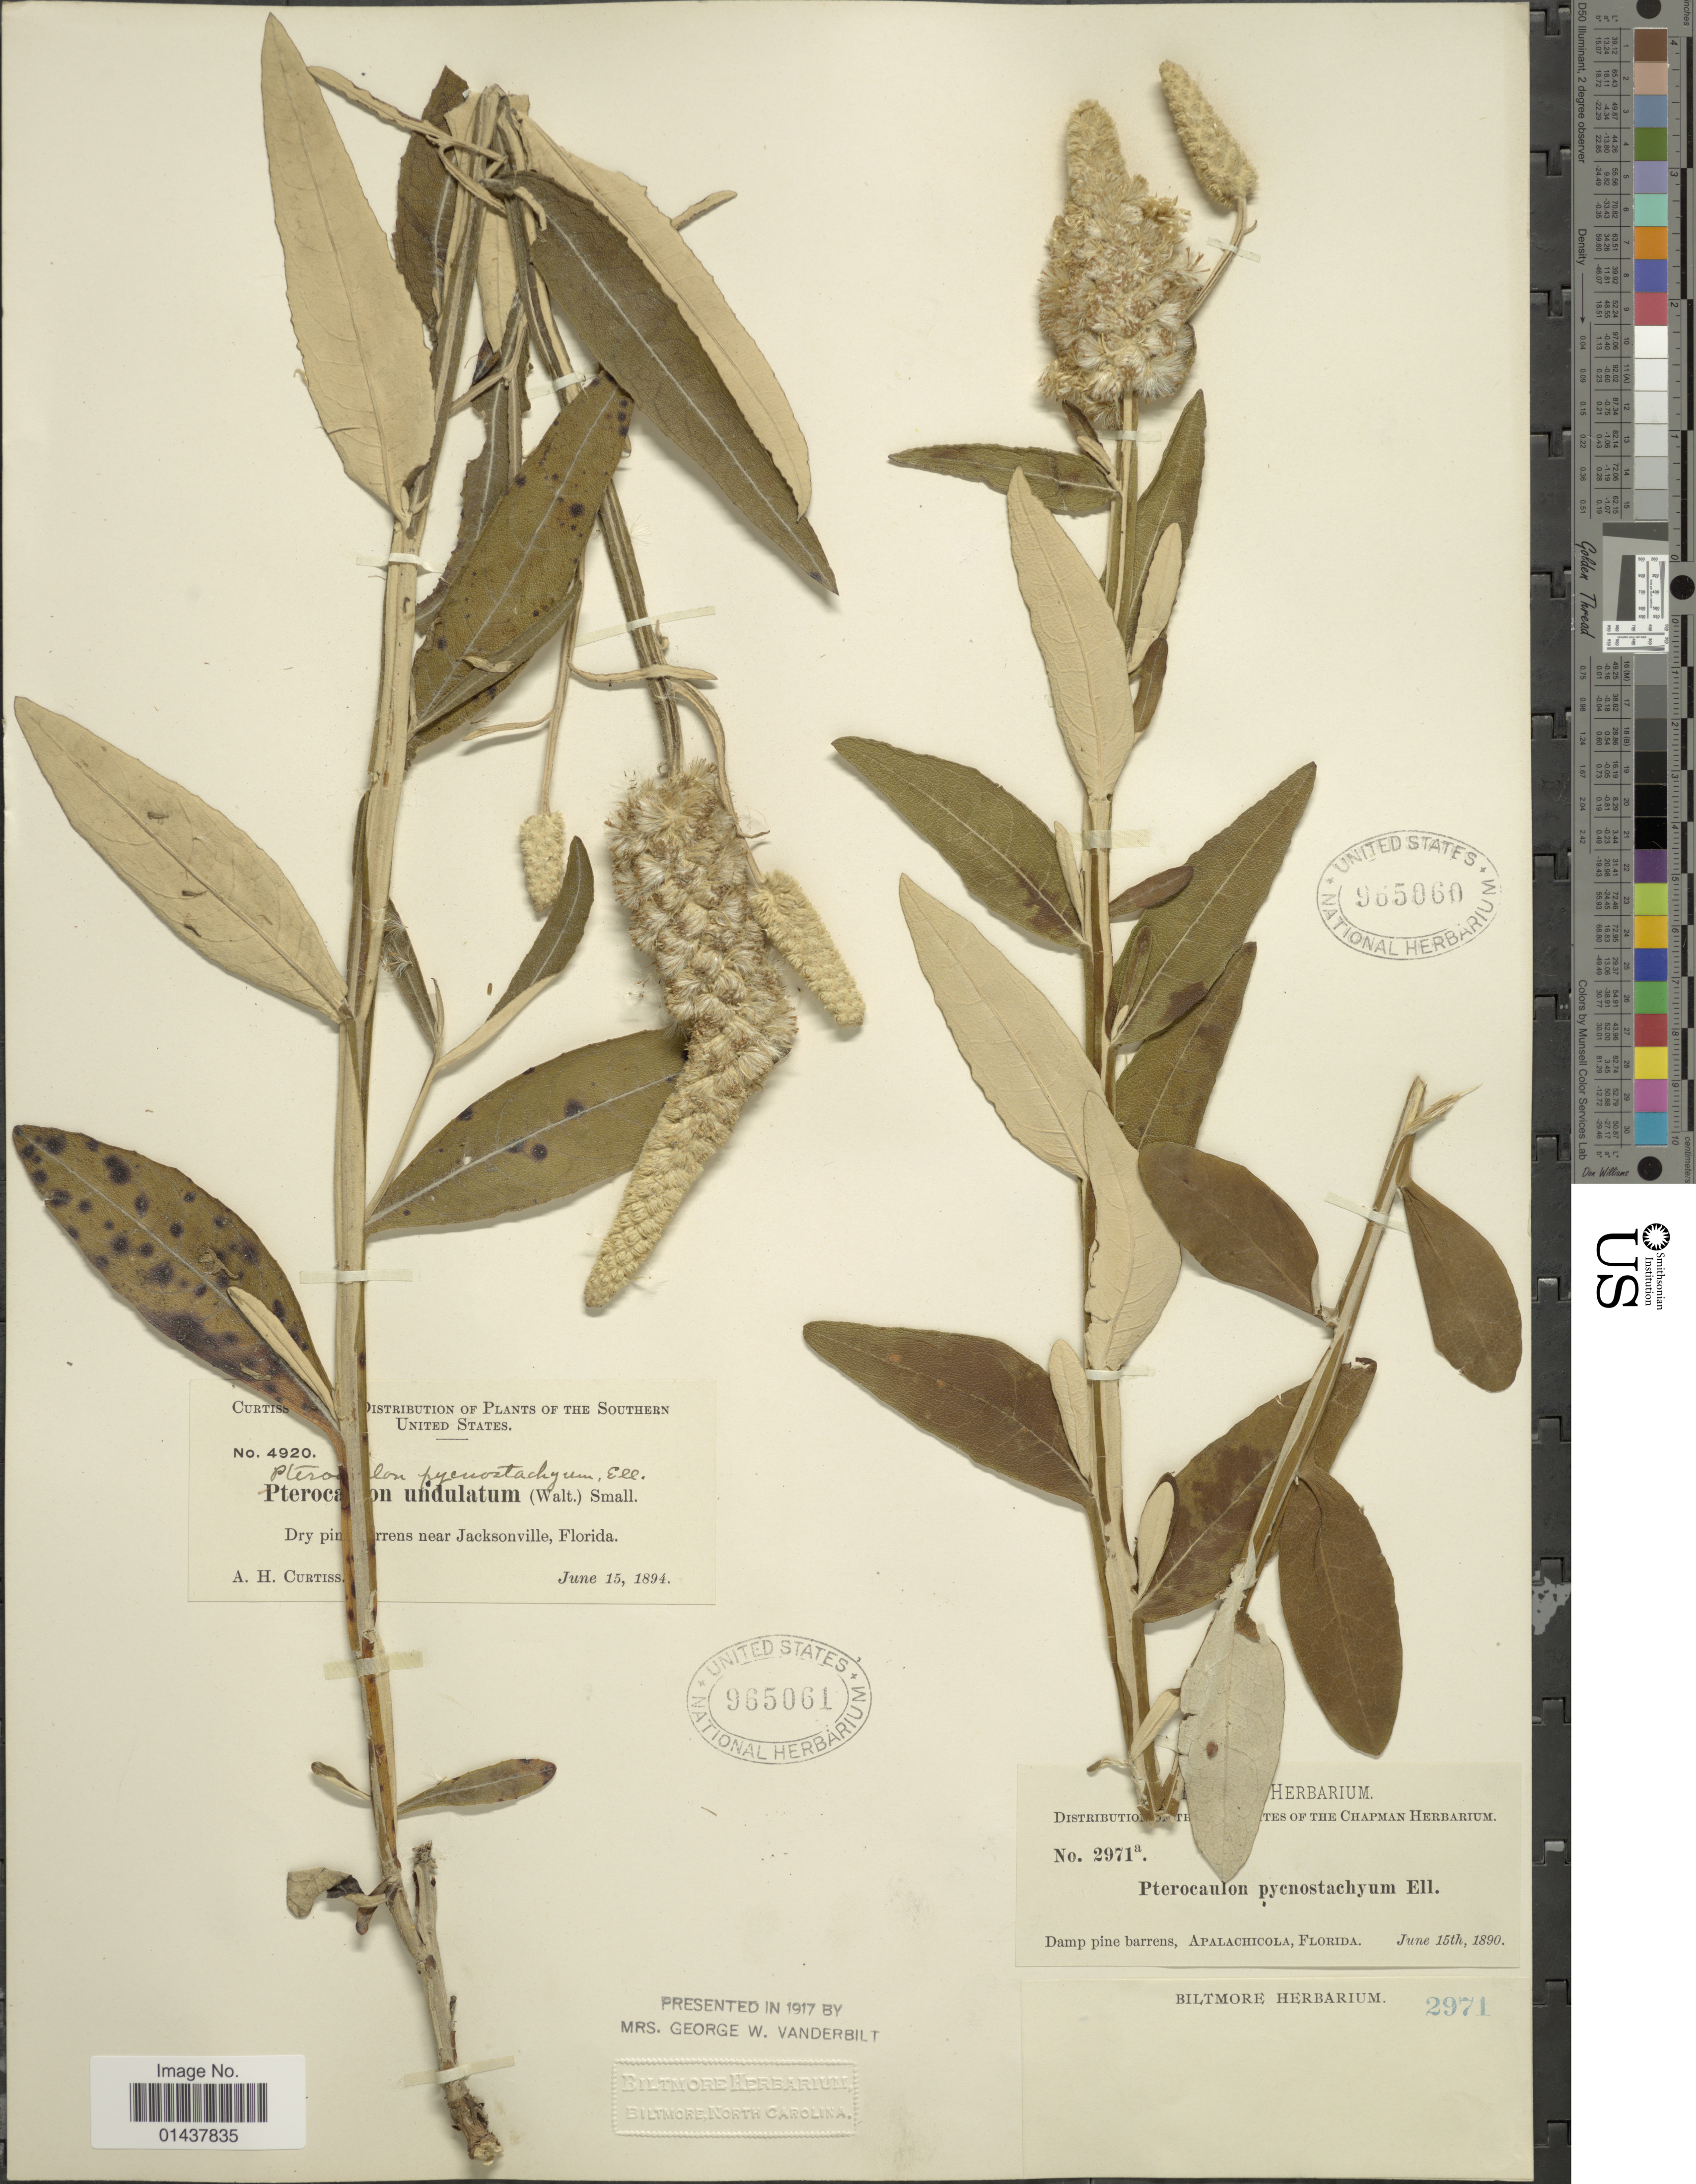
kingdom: Plantae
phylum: Tracheophyta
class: Magnoliopsida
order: Asterales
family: Asteraceae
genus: Pterocaulon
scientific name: Pterocaulon pycnostachyum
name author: (Michx.) Elliott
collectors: ex herb. Biltmore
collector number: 2971a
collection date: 1890-06-15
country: United States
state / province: Florida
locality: Apalachicola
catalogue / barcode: US 965060-2